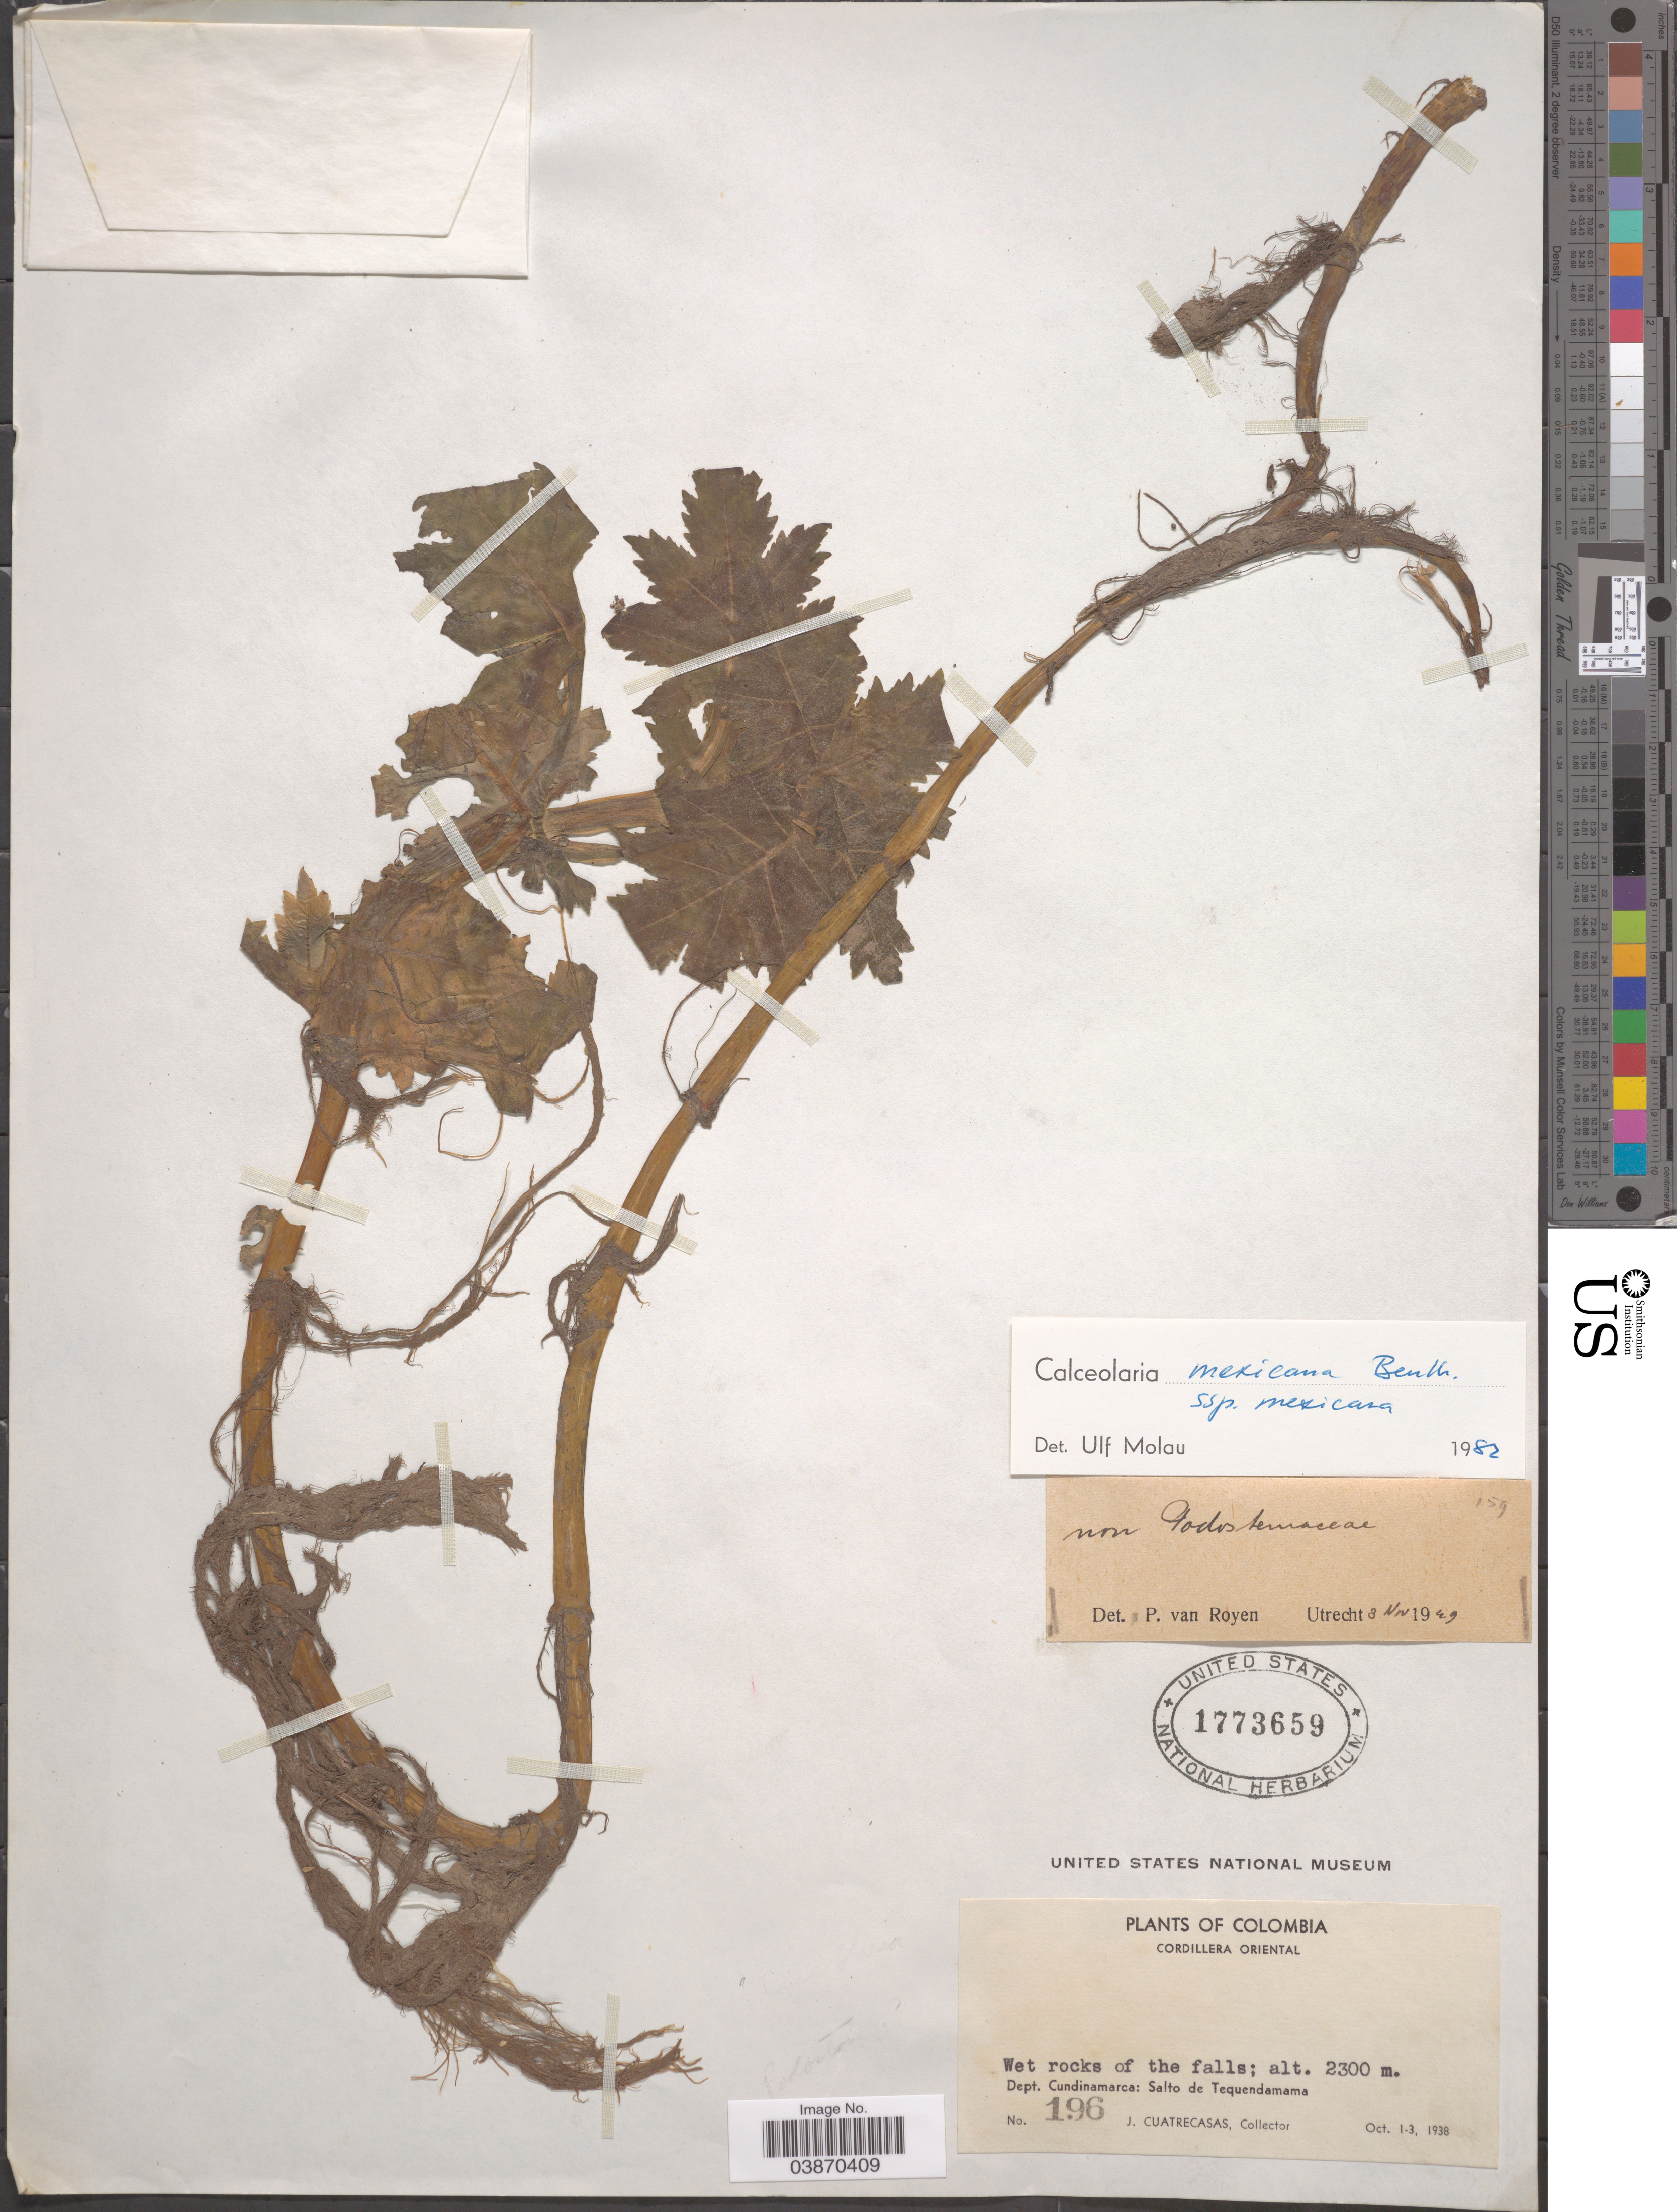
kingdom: Plantae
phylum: Tracheophyta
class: Magnoliopsida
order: Lamiales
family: Calceolariaceae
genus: Calceolaria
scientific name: Calceolaria mexicana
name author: Benth.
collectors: J. Cuatrecasas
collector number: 196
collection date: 1938-10-01/1938-10-03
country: Colombia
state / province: Cundinamarca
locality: Cordillera Oriental. Dept. Cundinamarca: Salto de Tequendamama.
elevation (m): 2300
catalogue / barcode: US 1773659